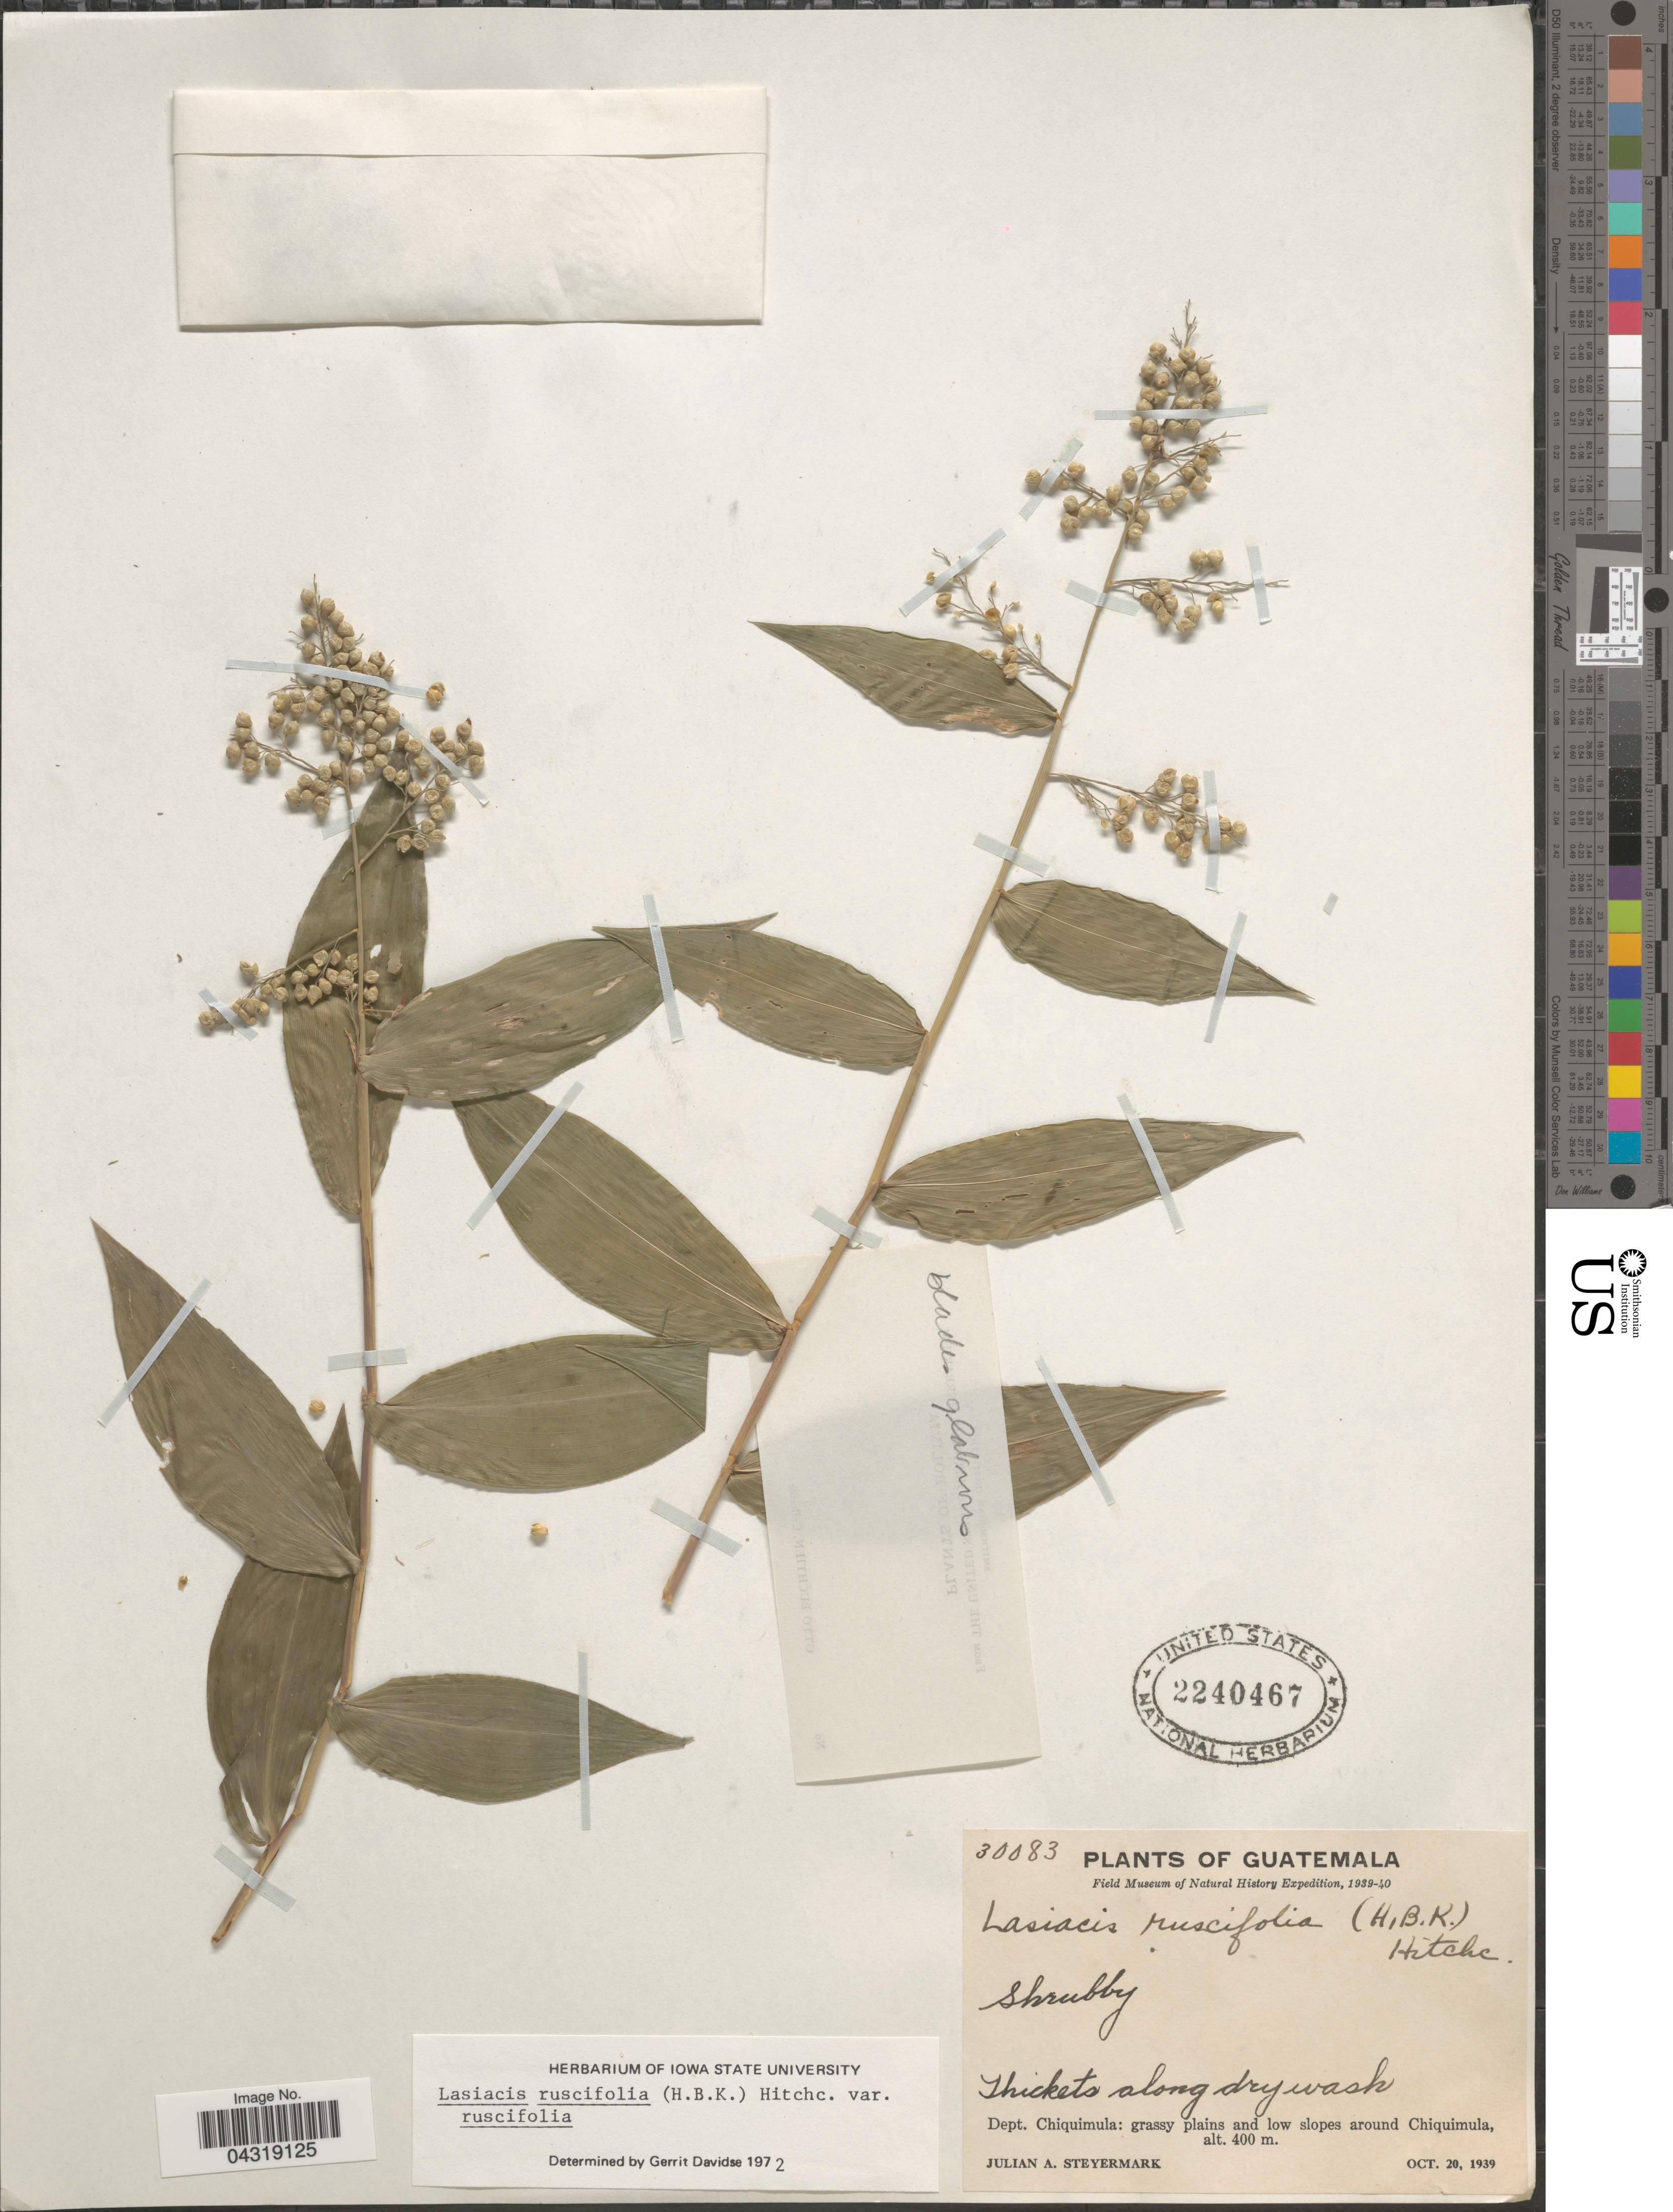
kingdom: Plantae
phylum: Tracheophyta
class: Liliopsida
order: Poales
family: Poaceae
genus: Lasiacis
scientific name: Lasiacis ruscifolia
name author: (Kunth) Hitchc.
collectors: J. Steyermark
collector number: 30083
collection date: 1939-10-20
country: Guatemala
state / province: Chiquimula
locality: Field Museum of Natural History Expedition, 1939-40, Dept. Chiquimula: grassy plains and low slopes around Chiquimula.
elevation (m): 400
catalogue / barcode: US 2240467